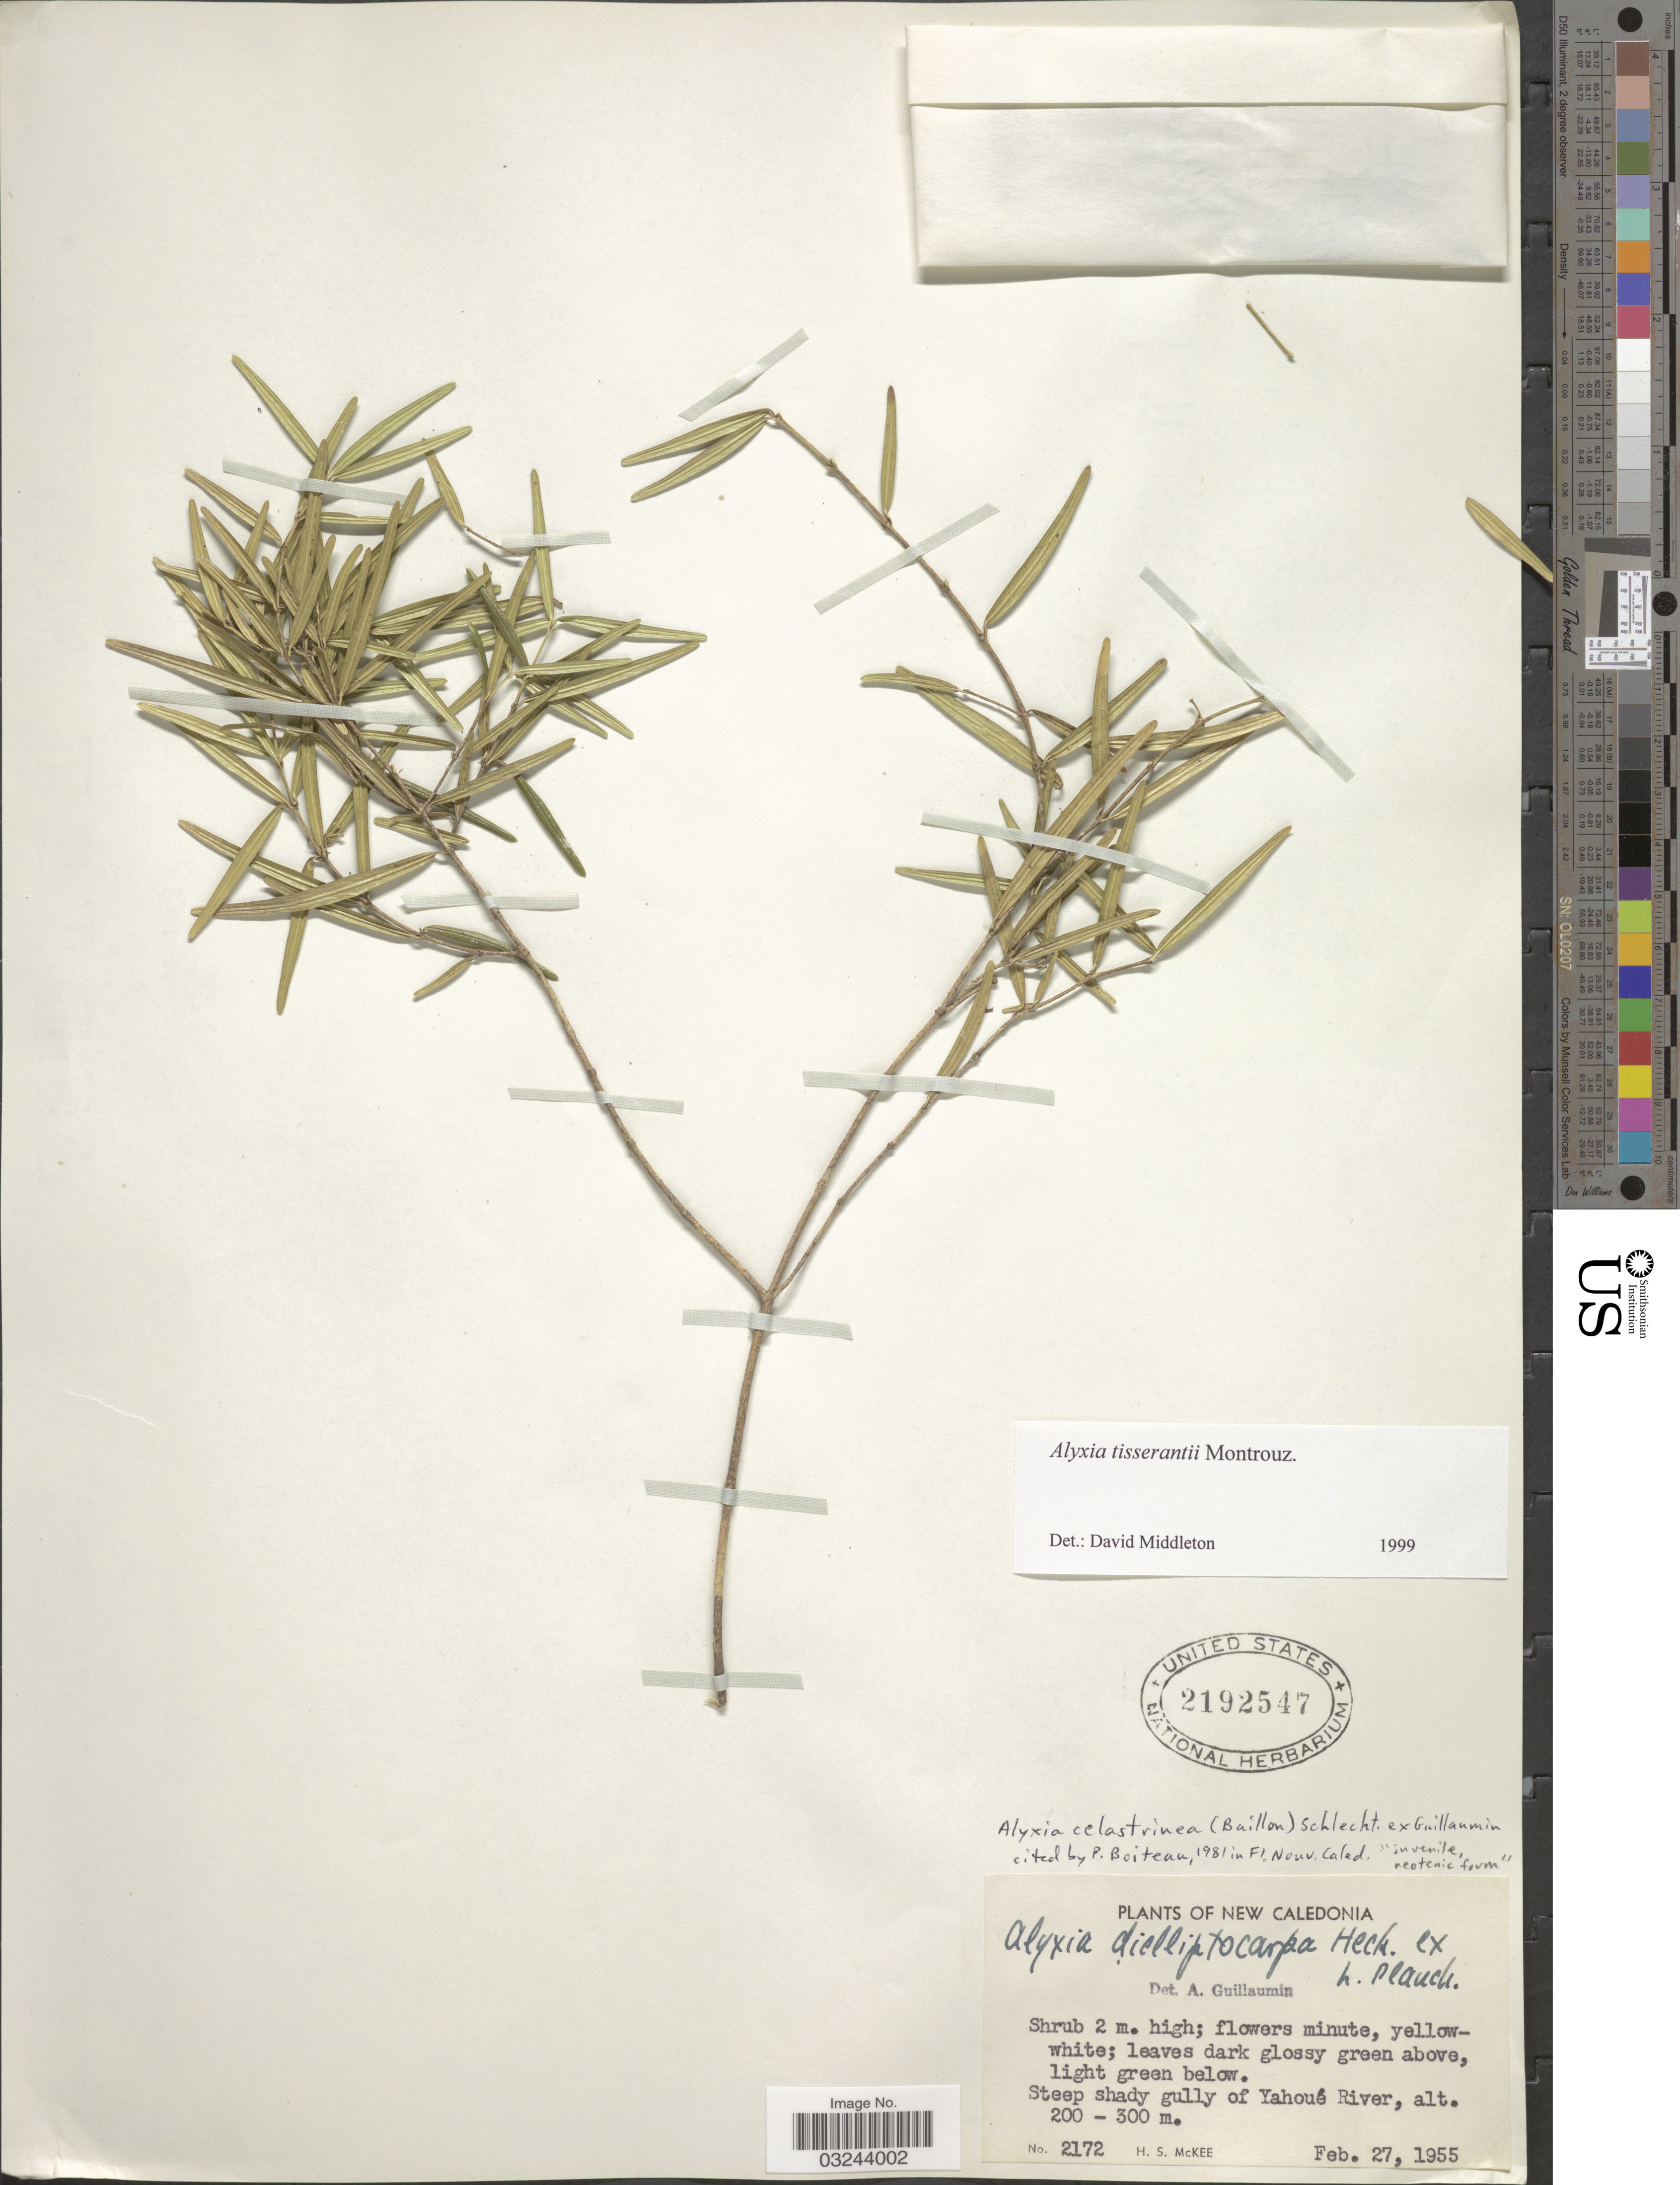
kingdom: Plantae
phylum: Tracheophyta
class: Magnoliopsida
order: Gentianales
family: Apocynaceae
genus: Alyxia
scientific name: Alyxia tisserantii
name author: Montrouz.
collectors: H. S. McKee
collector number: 2172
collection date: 1955-02-27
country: New Caledonia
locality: Steep shady gully of Yahoué River.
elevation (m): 200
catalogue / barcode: US 2192547